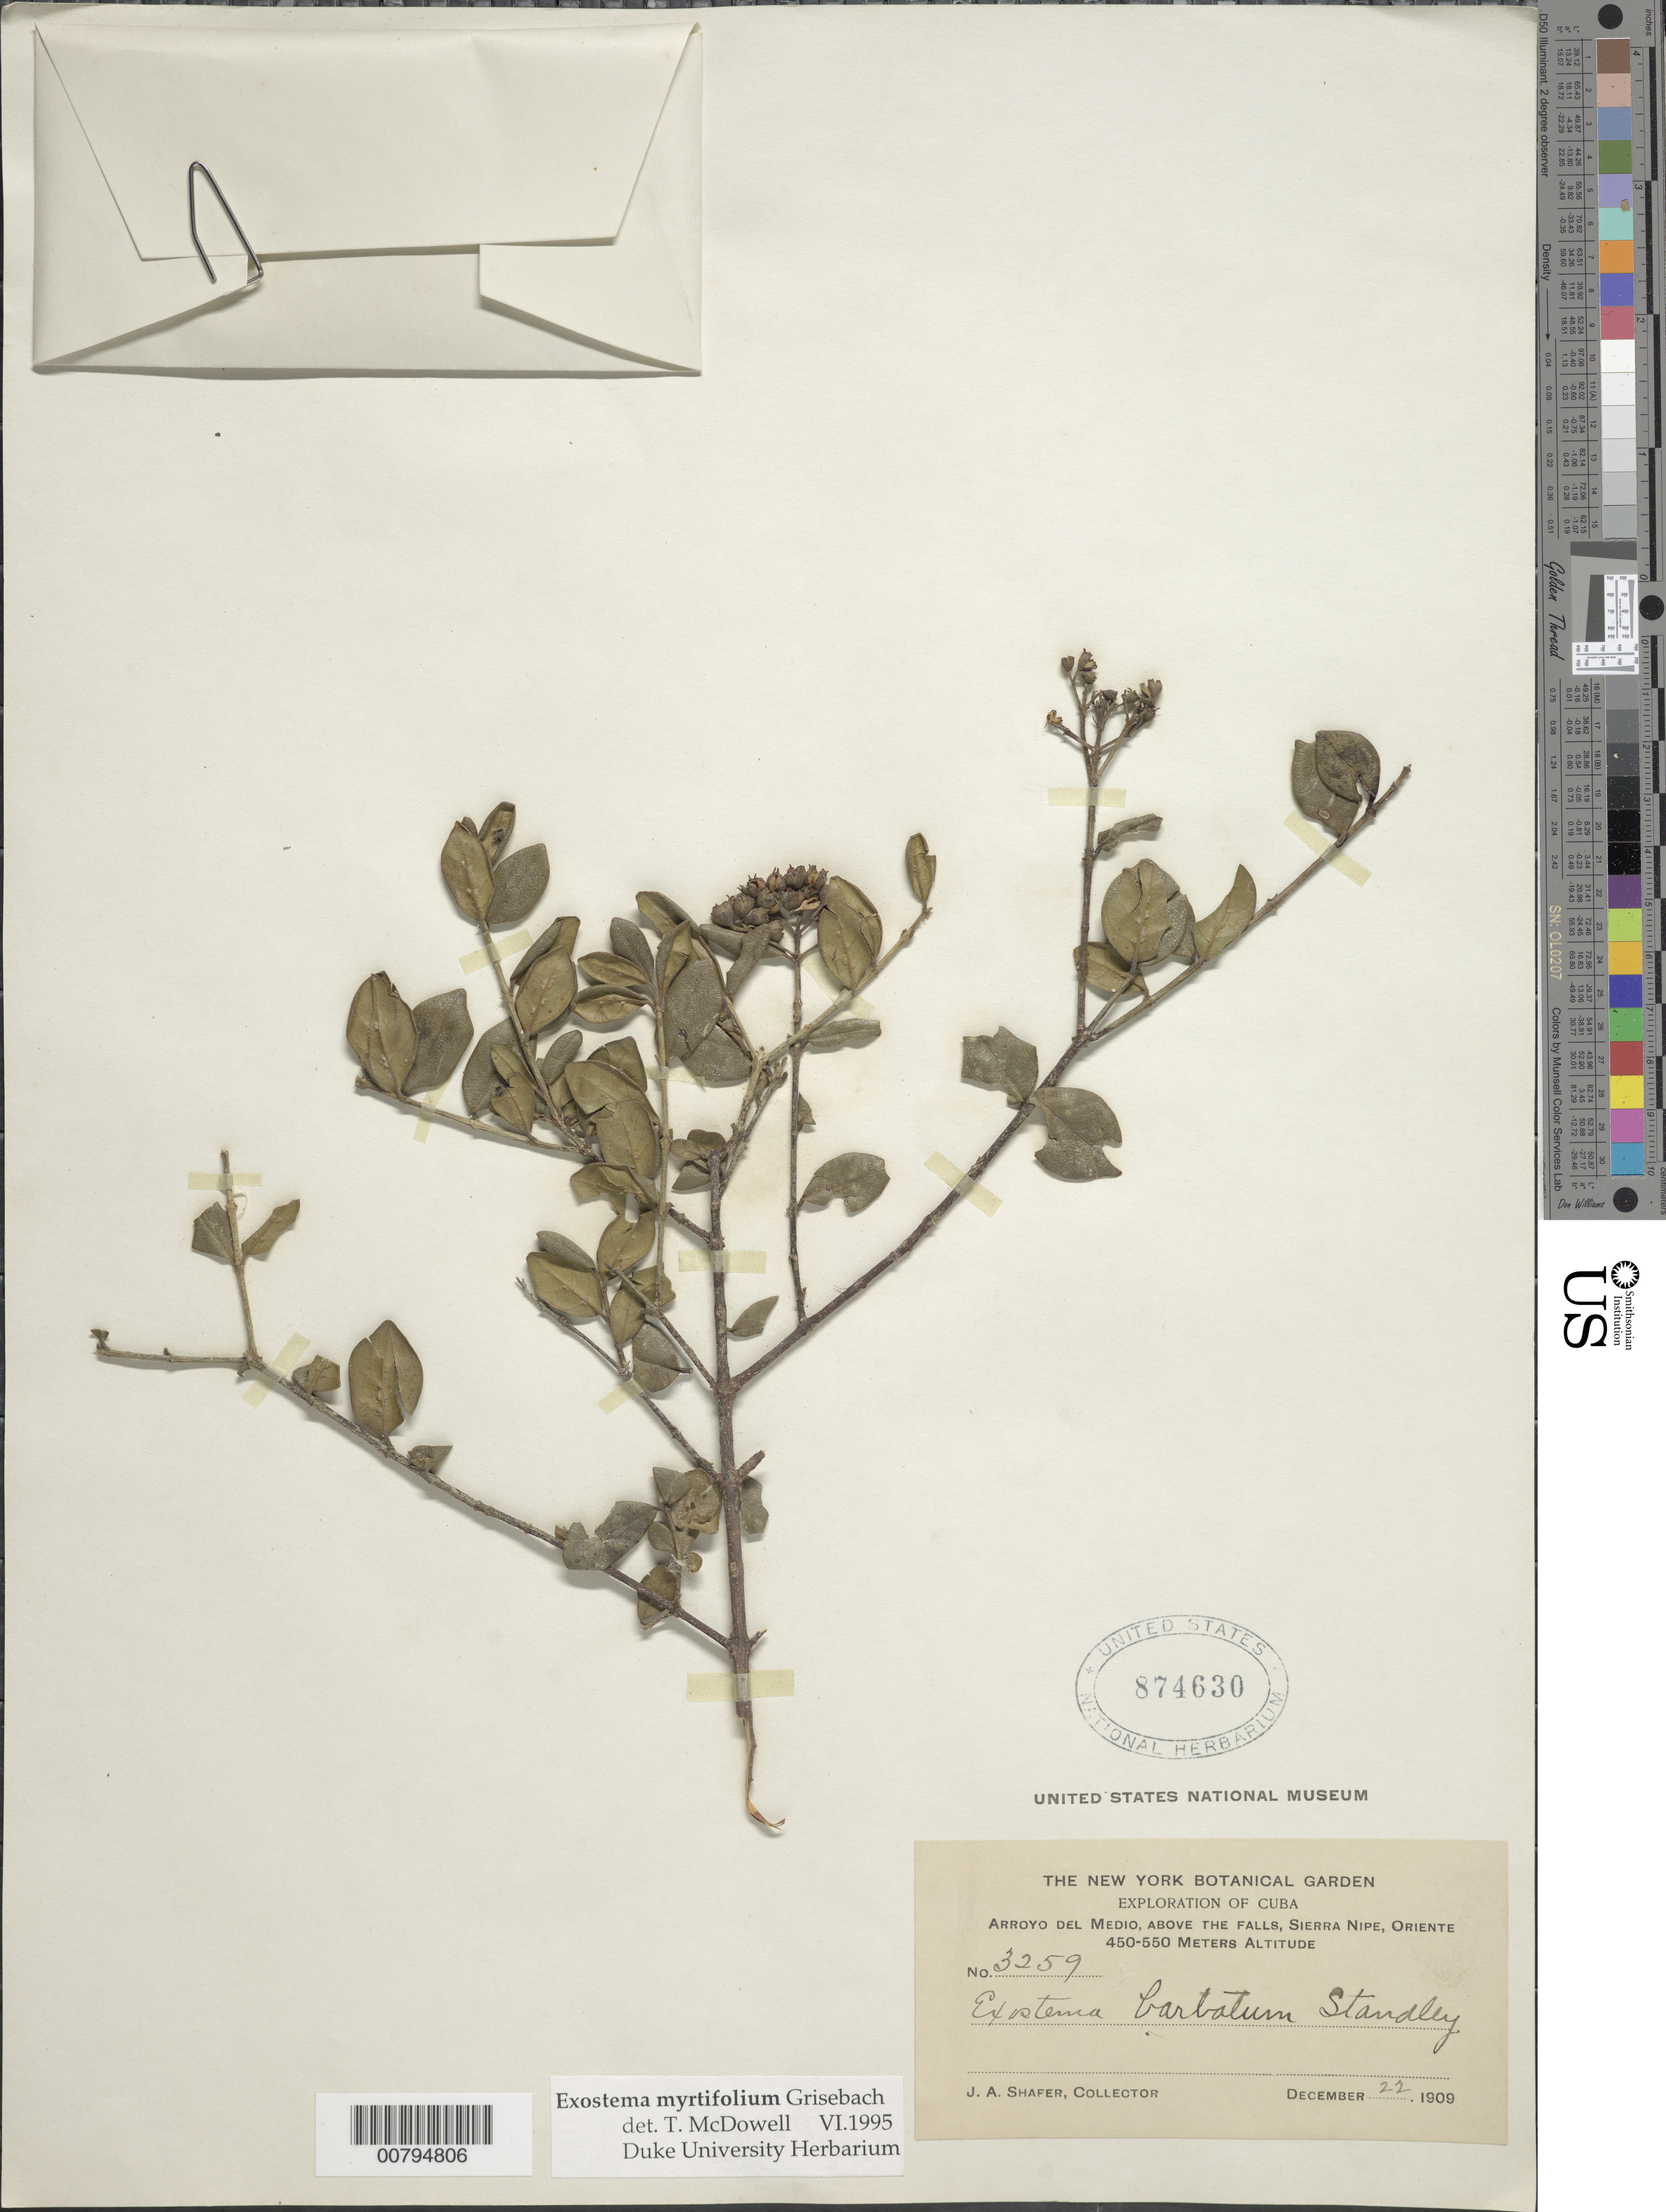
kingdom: Plantae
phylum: Tracheophyta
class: Magnoliopsida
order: Gentianales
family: Rubiaceae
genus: Exostema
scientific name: Exostema myrtifolium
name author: Griseb.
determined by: McDowell, T.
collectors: J. A. Shafer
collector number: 3259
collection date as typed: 22 Dec 1909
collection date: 1909-12-22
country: Cuba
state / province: Oriente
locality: Arroyo del Medio, above the Falls, Sierra Nipe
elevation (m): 450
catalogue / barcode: US 874630